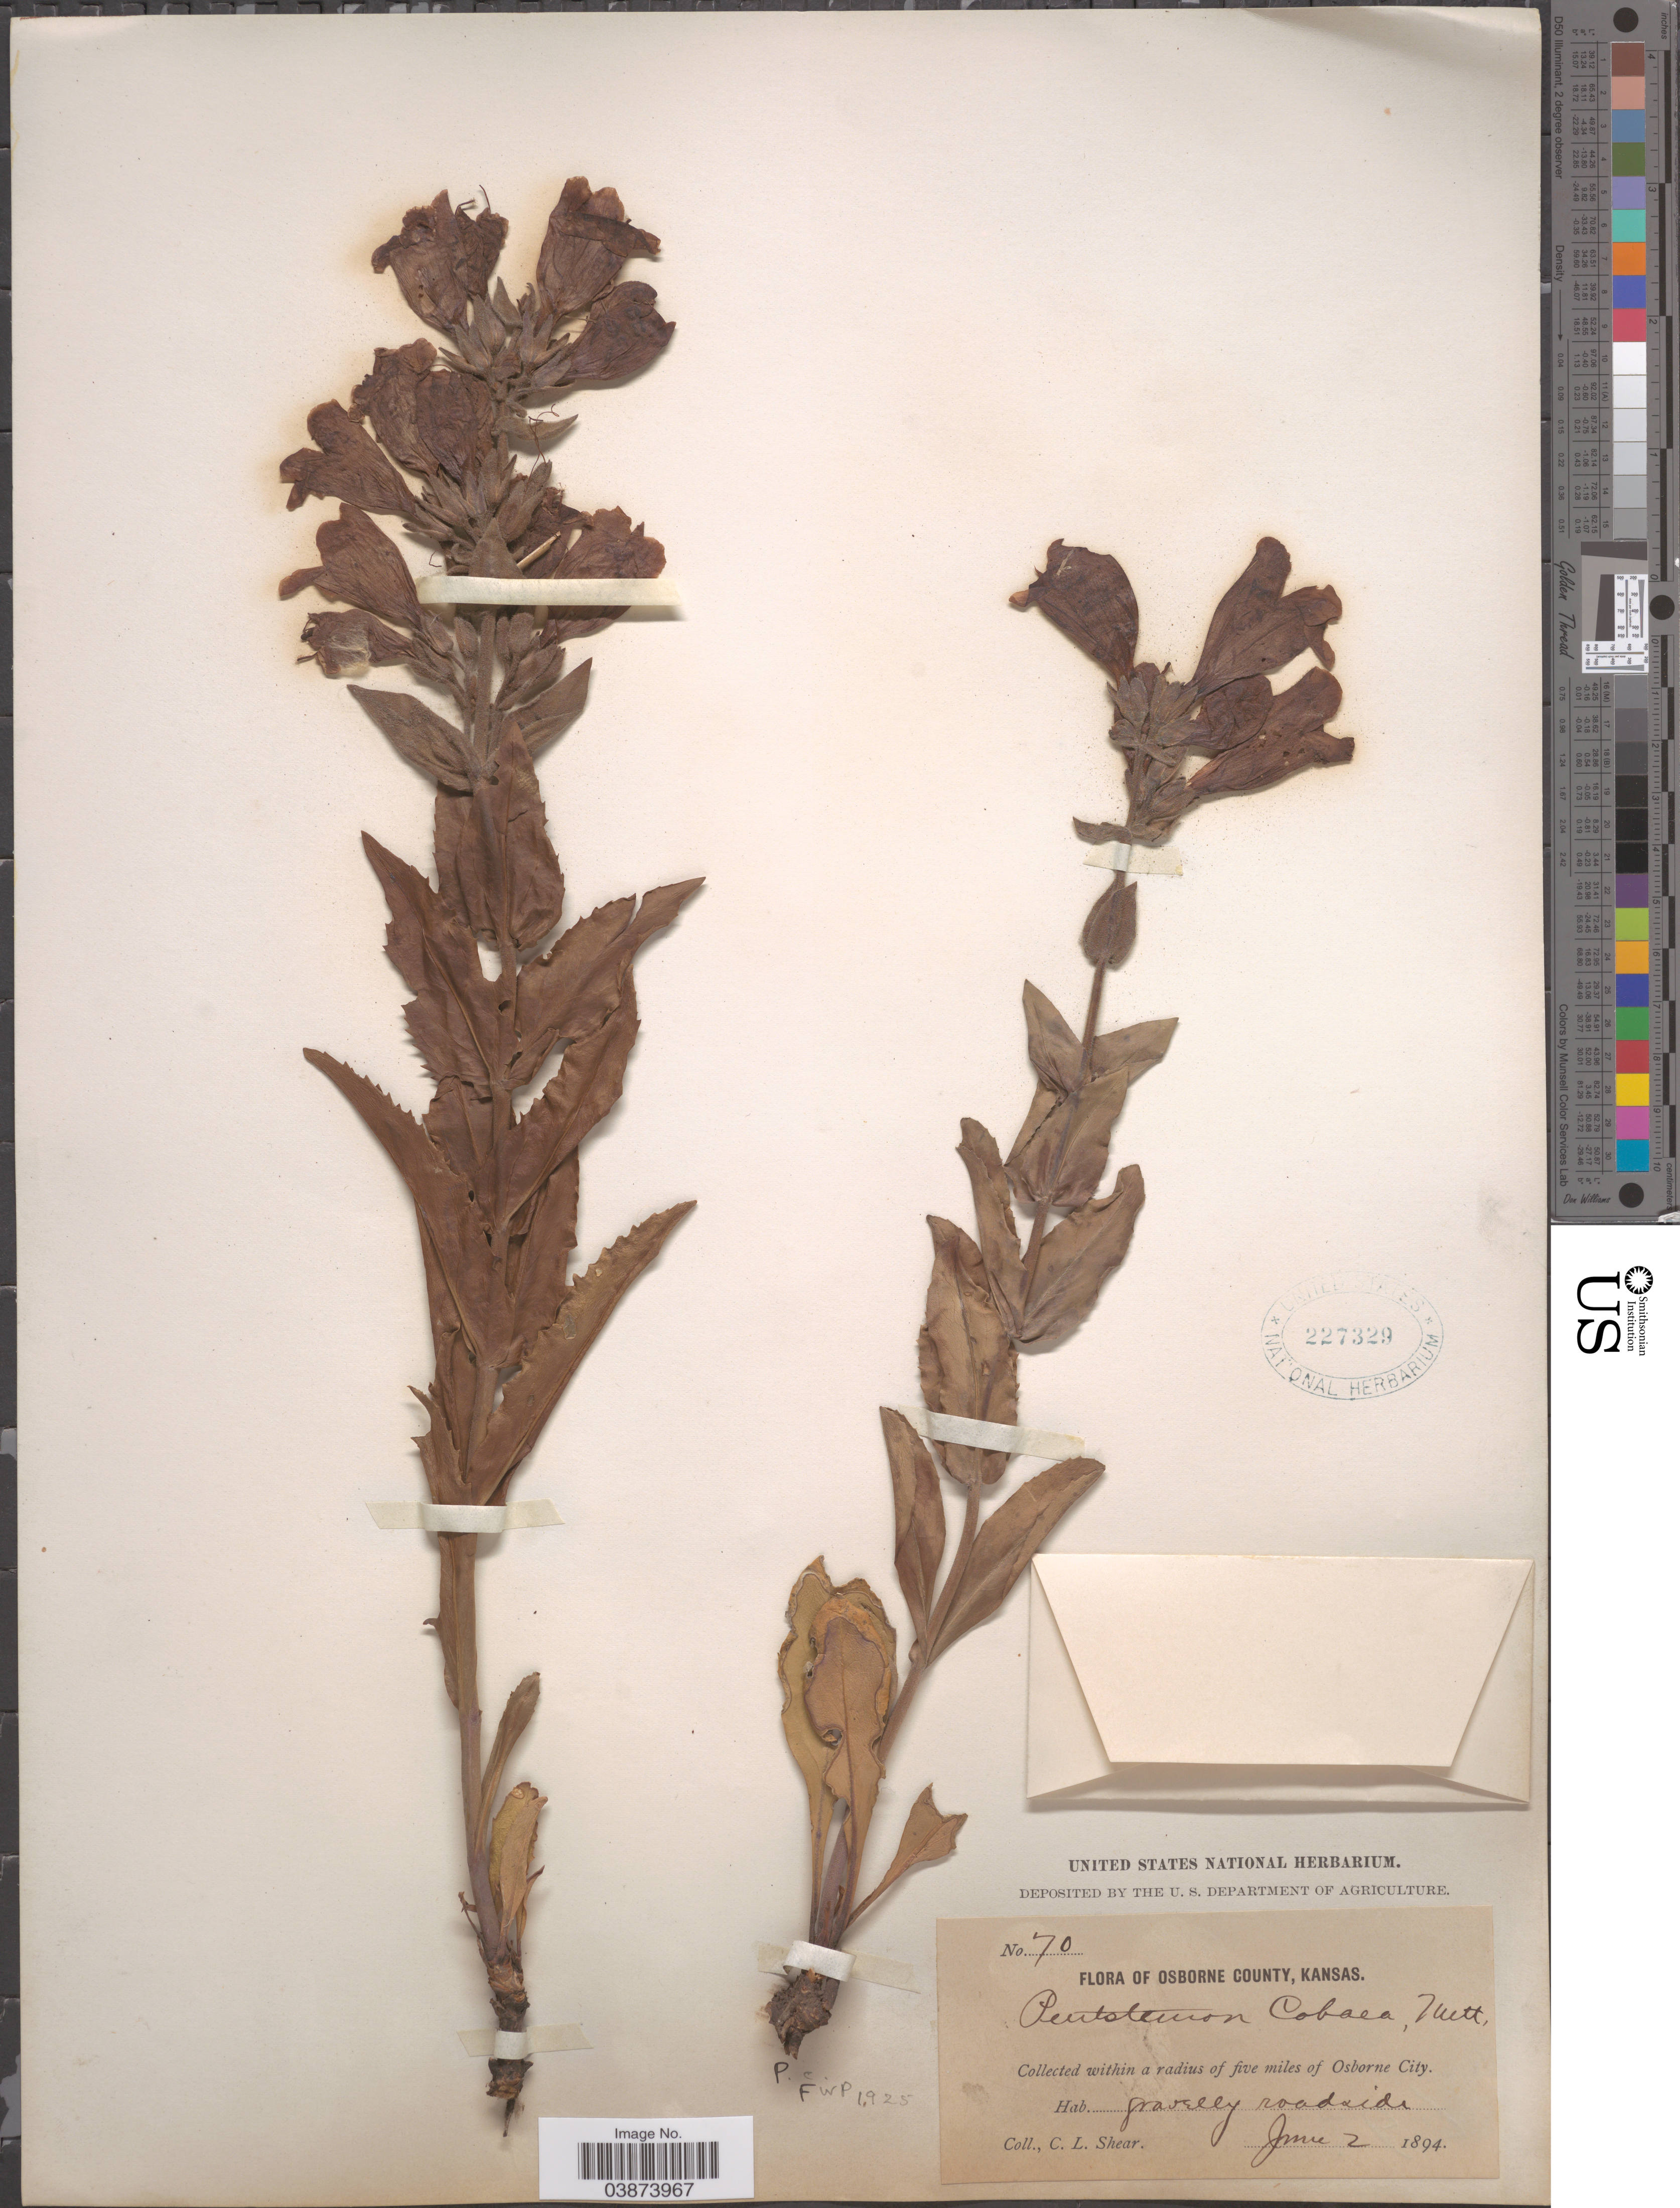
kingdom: Plantae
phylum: Tracheophyta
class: Magnoliopsida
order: Lamiales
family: Plantaginaceae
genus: Penstemon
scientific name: Penstemon cobaea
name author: (Nutt.)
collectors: C. L. Shear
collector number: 70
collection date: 1894-06-02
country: United States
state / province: Kansas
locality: Osborne County. Within a radius of five miles of Osborne City. Gravelley roadside.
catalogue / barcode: US 227329